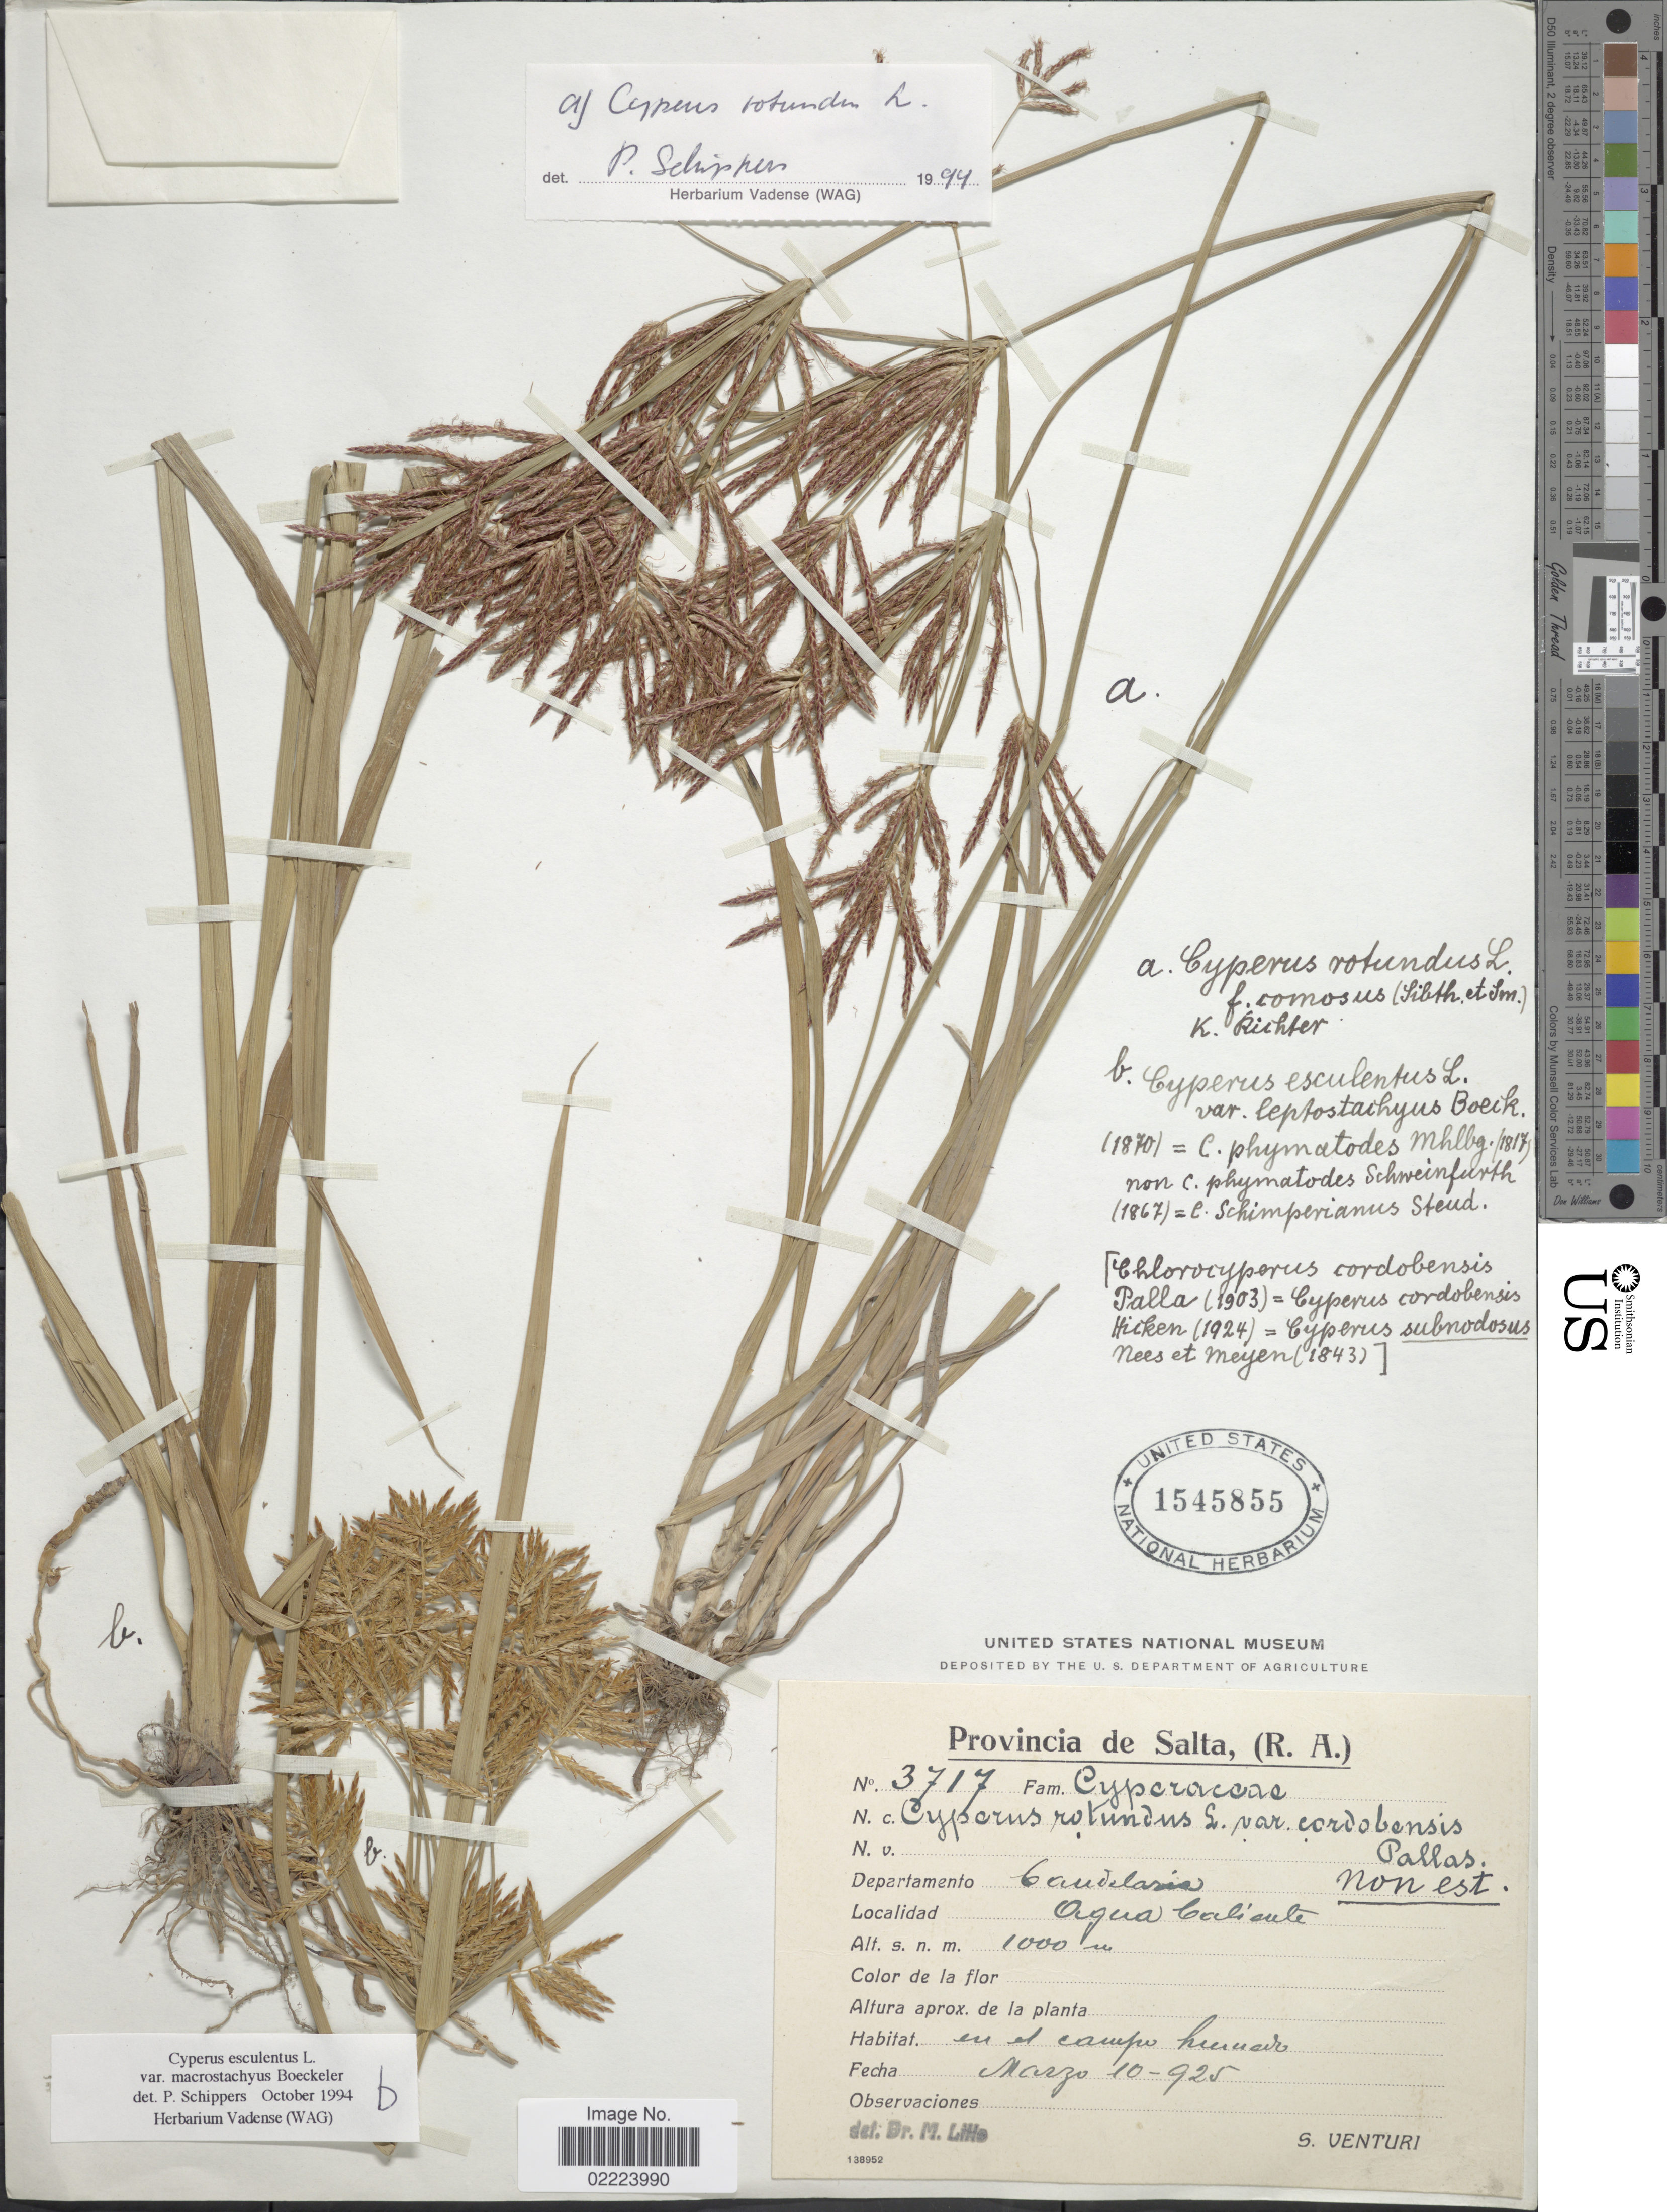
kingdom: Plantae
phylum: Tracheophyta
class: Liliopsida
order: Poales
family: Cyperaceae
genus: Cyperus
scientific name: Cyperus rotundus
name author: L.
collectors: S. Venturi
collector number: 3717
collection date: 1925-03-10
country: Argentina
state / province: Salta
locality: (R.A.) Departamento Candelaria, Agua Caliente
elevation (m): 1000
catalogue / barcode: US 1545855